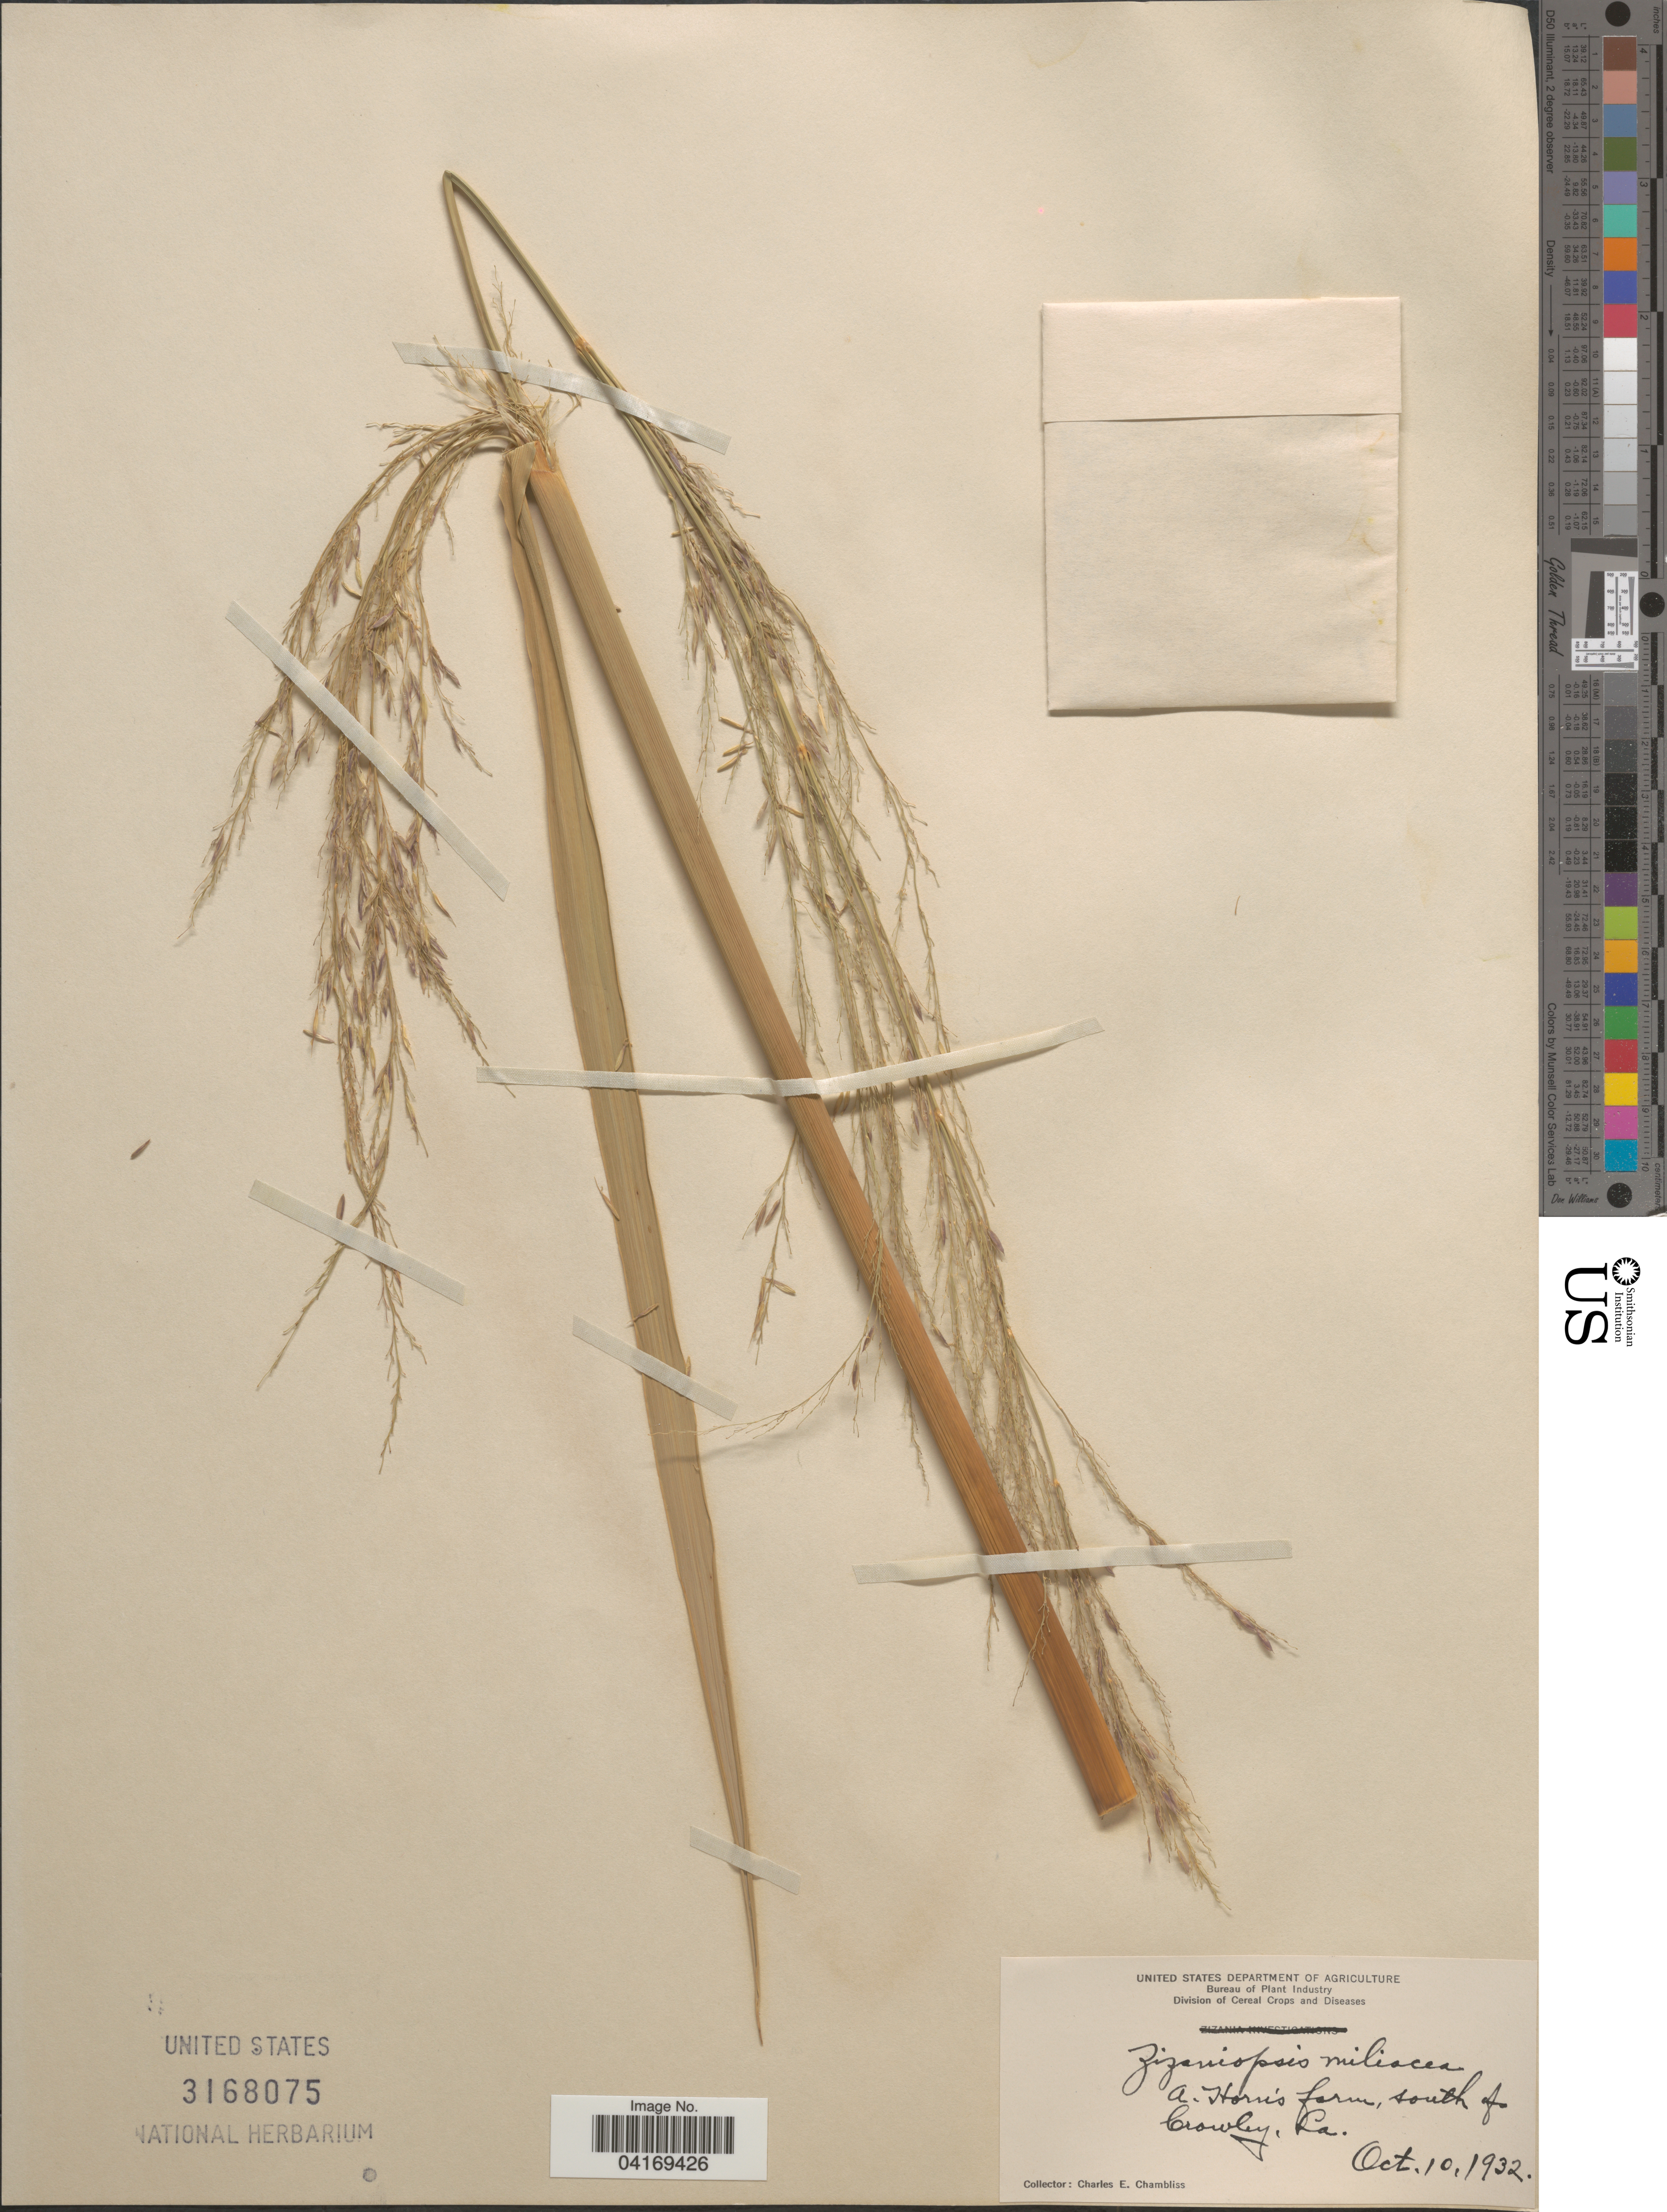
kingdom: Plantae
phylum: Tracheophyta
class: Liliopsida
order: Poales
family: Poaceae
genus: Zizaniopsis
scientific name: Zizaniopsis miliacea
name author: (Michx.) Döll & Asch.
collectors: C. Chambliss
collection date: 1932-10-10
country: United States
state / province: Louisiana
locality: A. Harris farm, south of Crowley.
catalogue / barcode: US 3168075